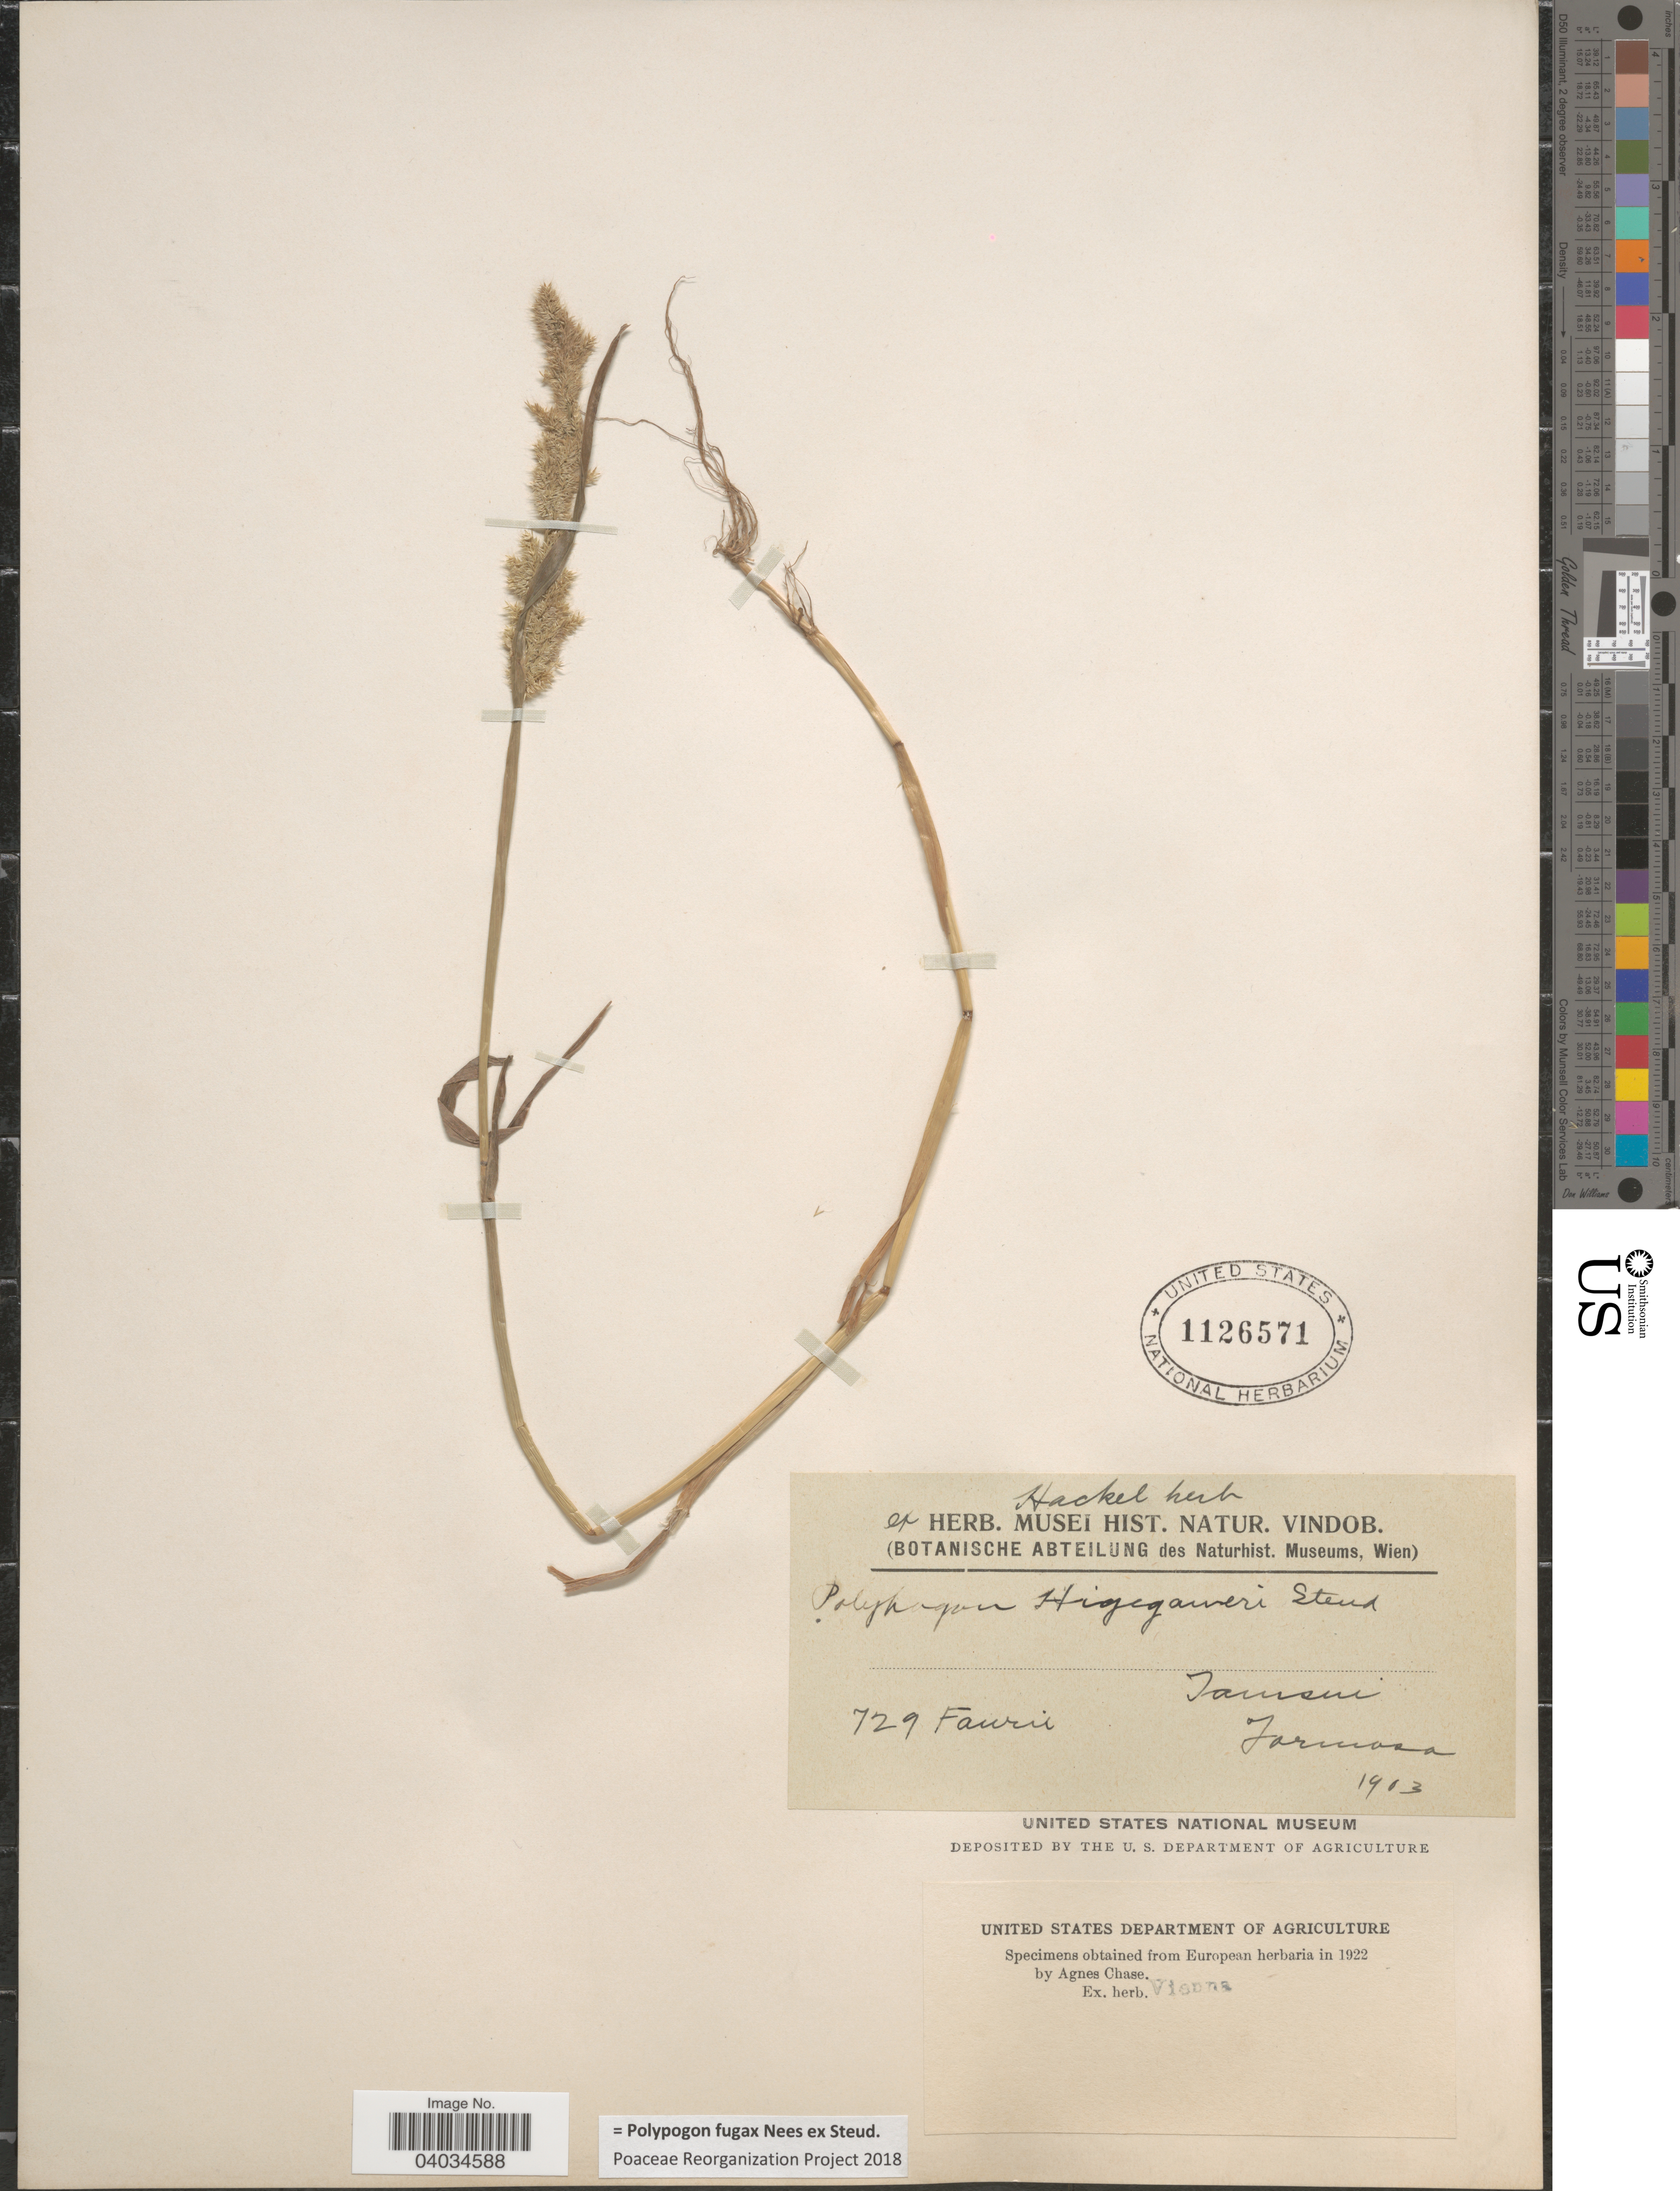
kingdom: Plantae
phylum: Tracheophyta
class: Liliopsida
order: Poales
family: Poaceae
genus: Polypogon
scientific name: Polypogon fugax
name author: Nees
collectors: -. Faurie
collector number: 729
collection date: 1913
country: Taiwan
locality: Tamsui. Formosa.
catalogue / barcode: US 1126571